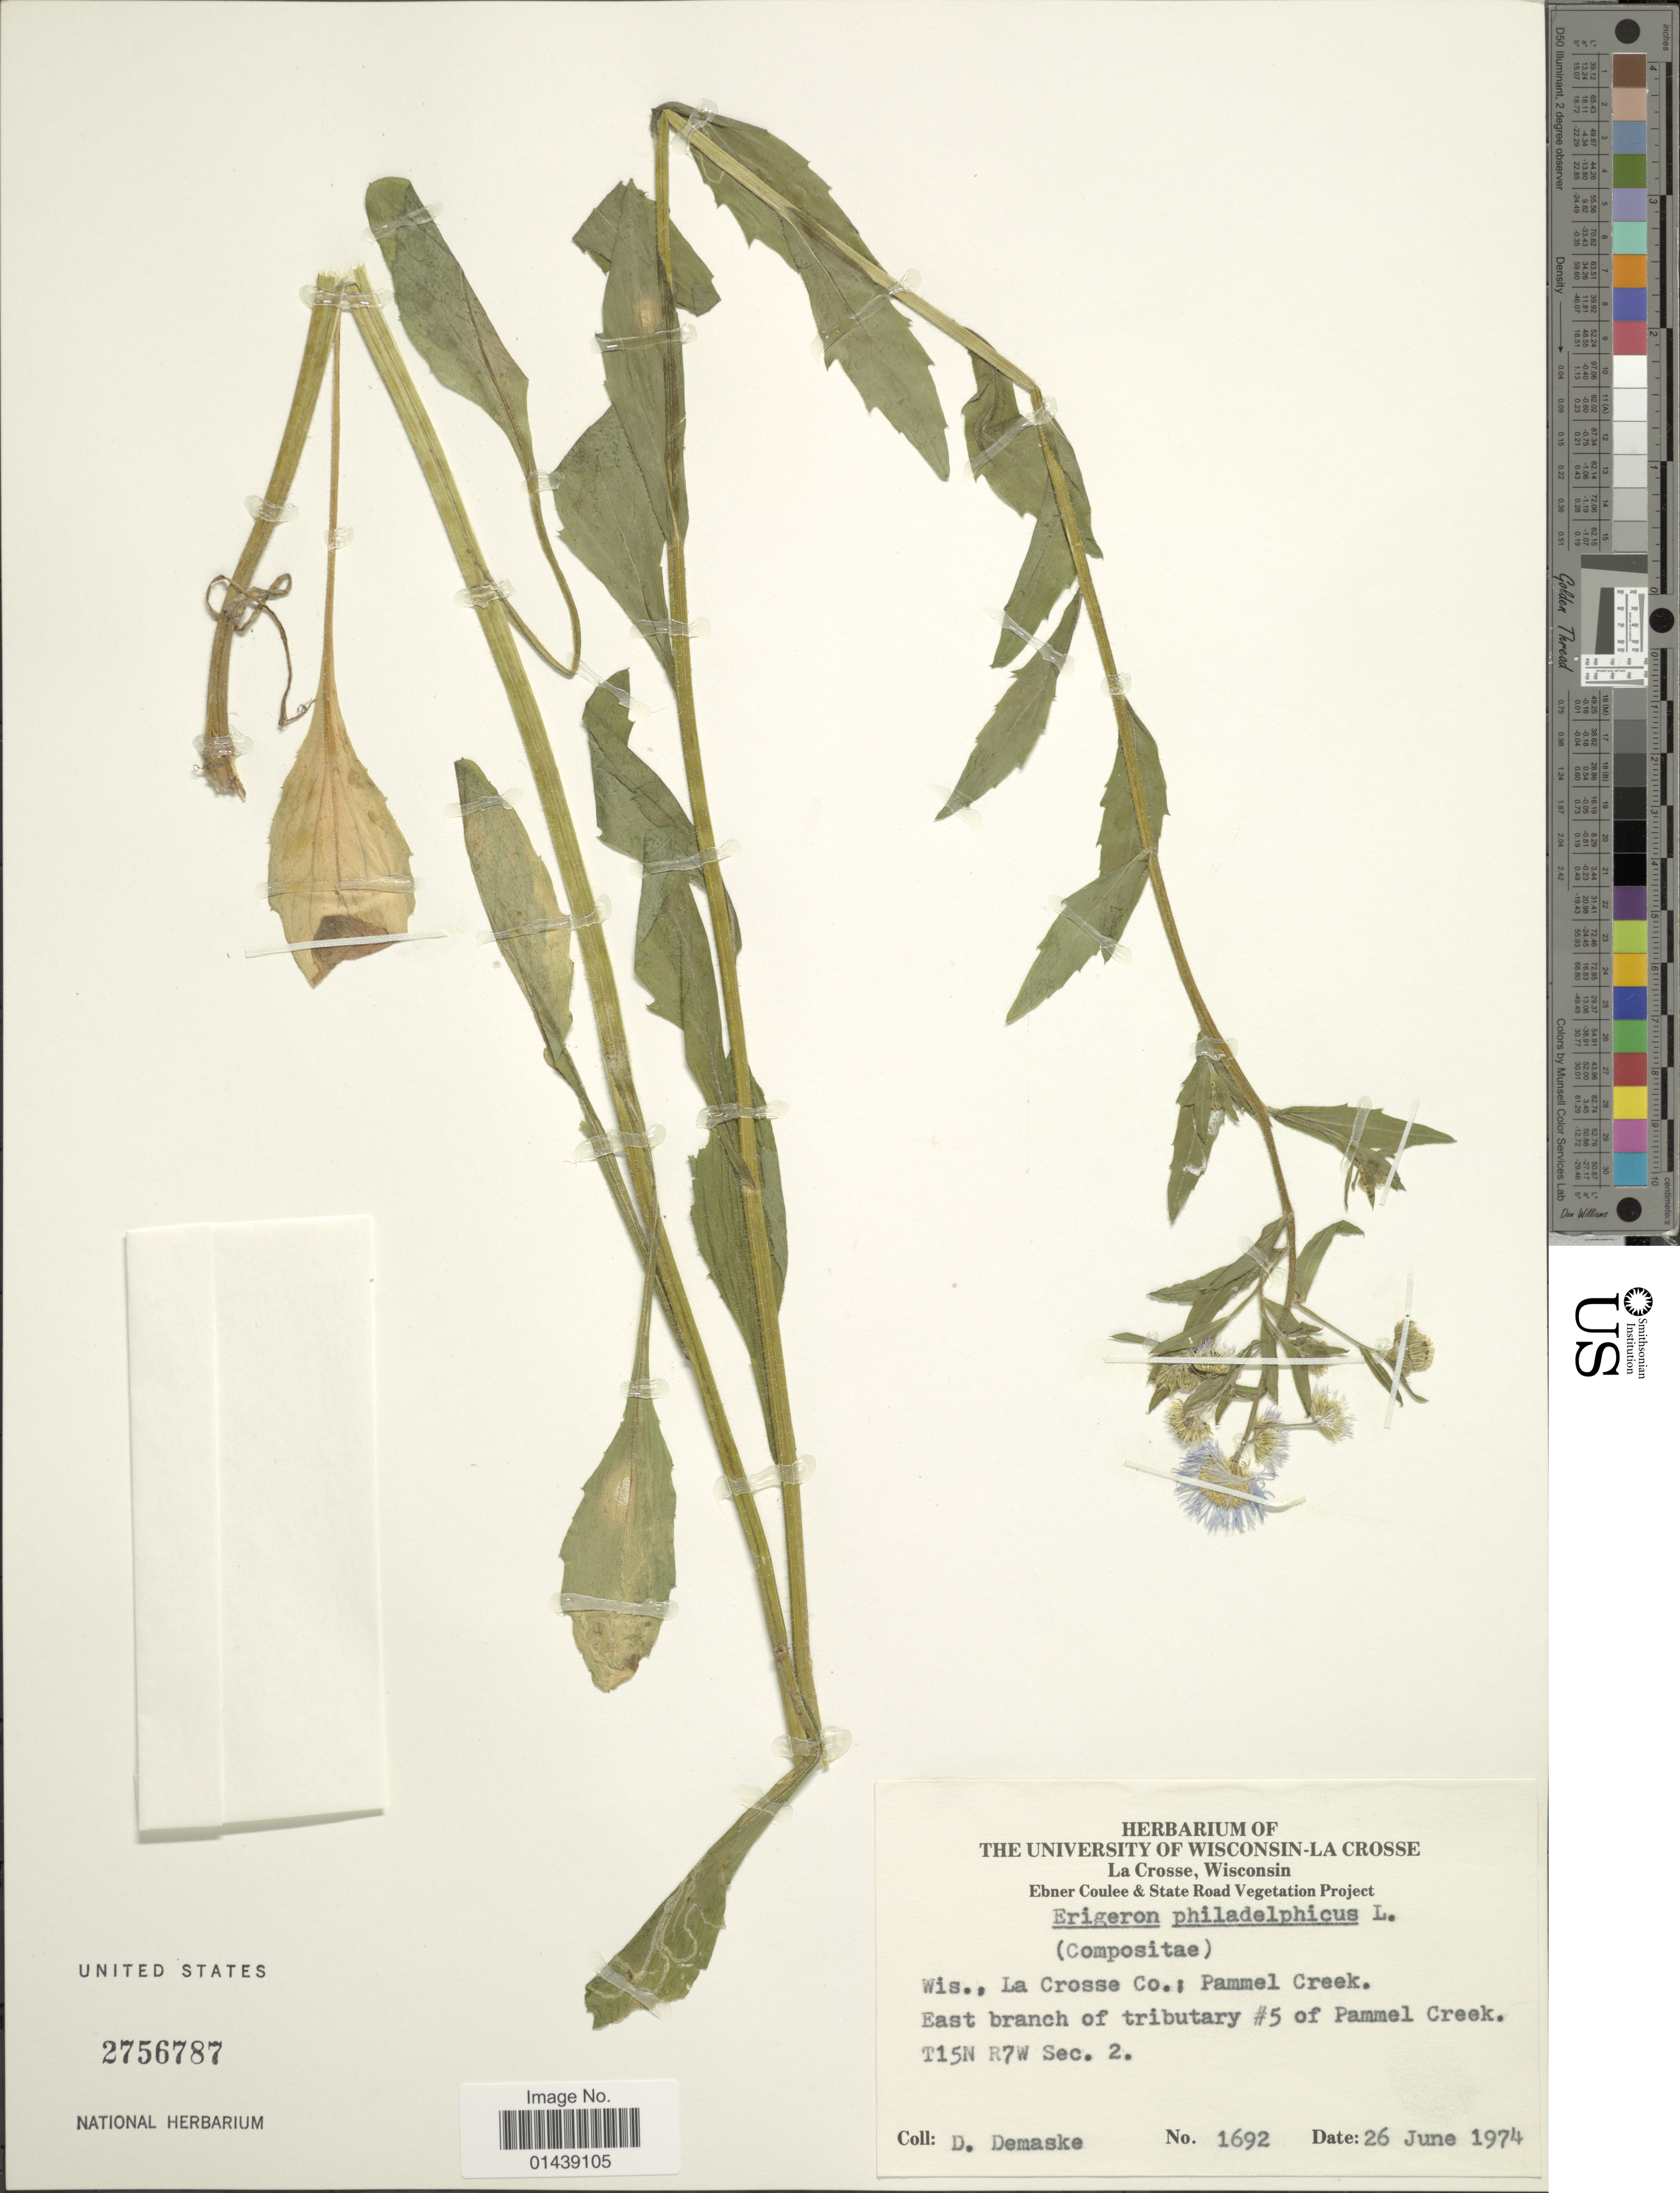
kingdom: Plantae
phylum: Tracheophyta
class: Magnoliopsida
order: Asterales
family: Asteraceae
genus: Erigeron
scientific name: Erigeron philadelphicus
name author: L.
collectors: D. Demaske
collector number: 1692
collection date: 1974-06-26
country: United States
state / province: Wisconsin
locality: La Crosse Co.; Pammel Creek. East branch of tributary #5 of Pammel Creek. T15N R7W Sec. 2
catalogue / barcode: US 2756787